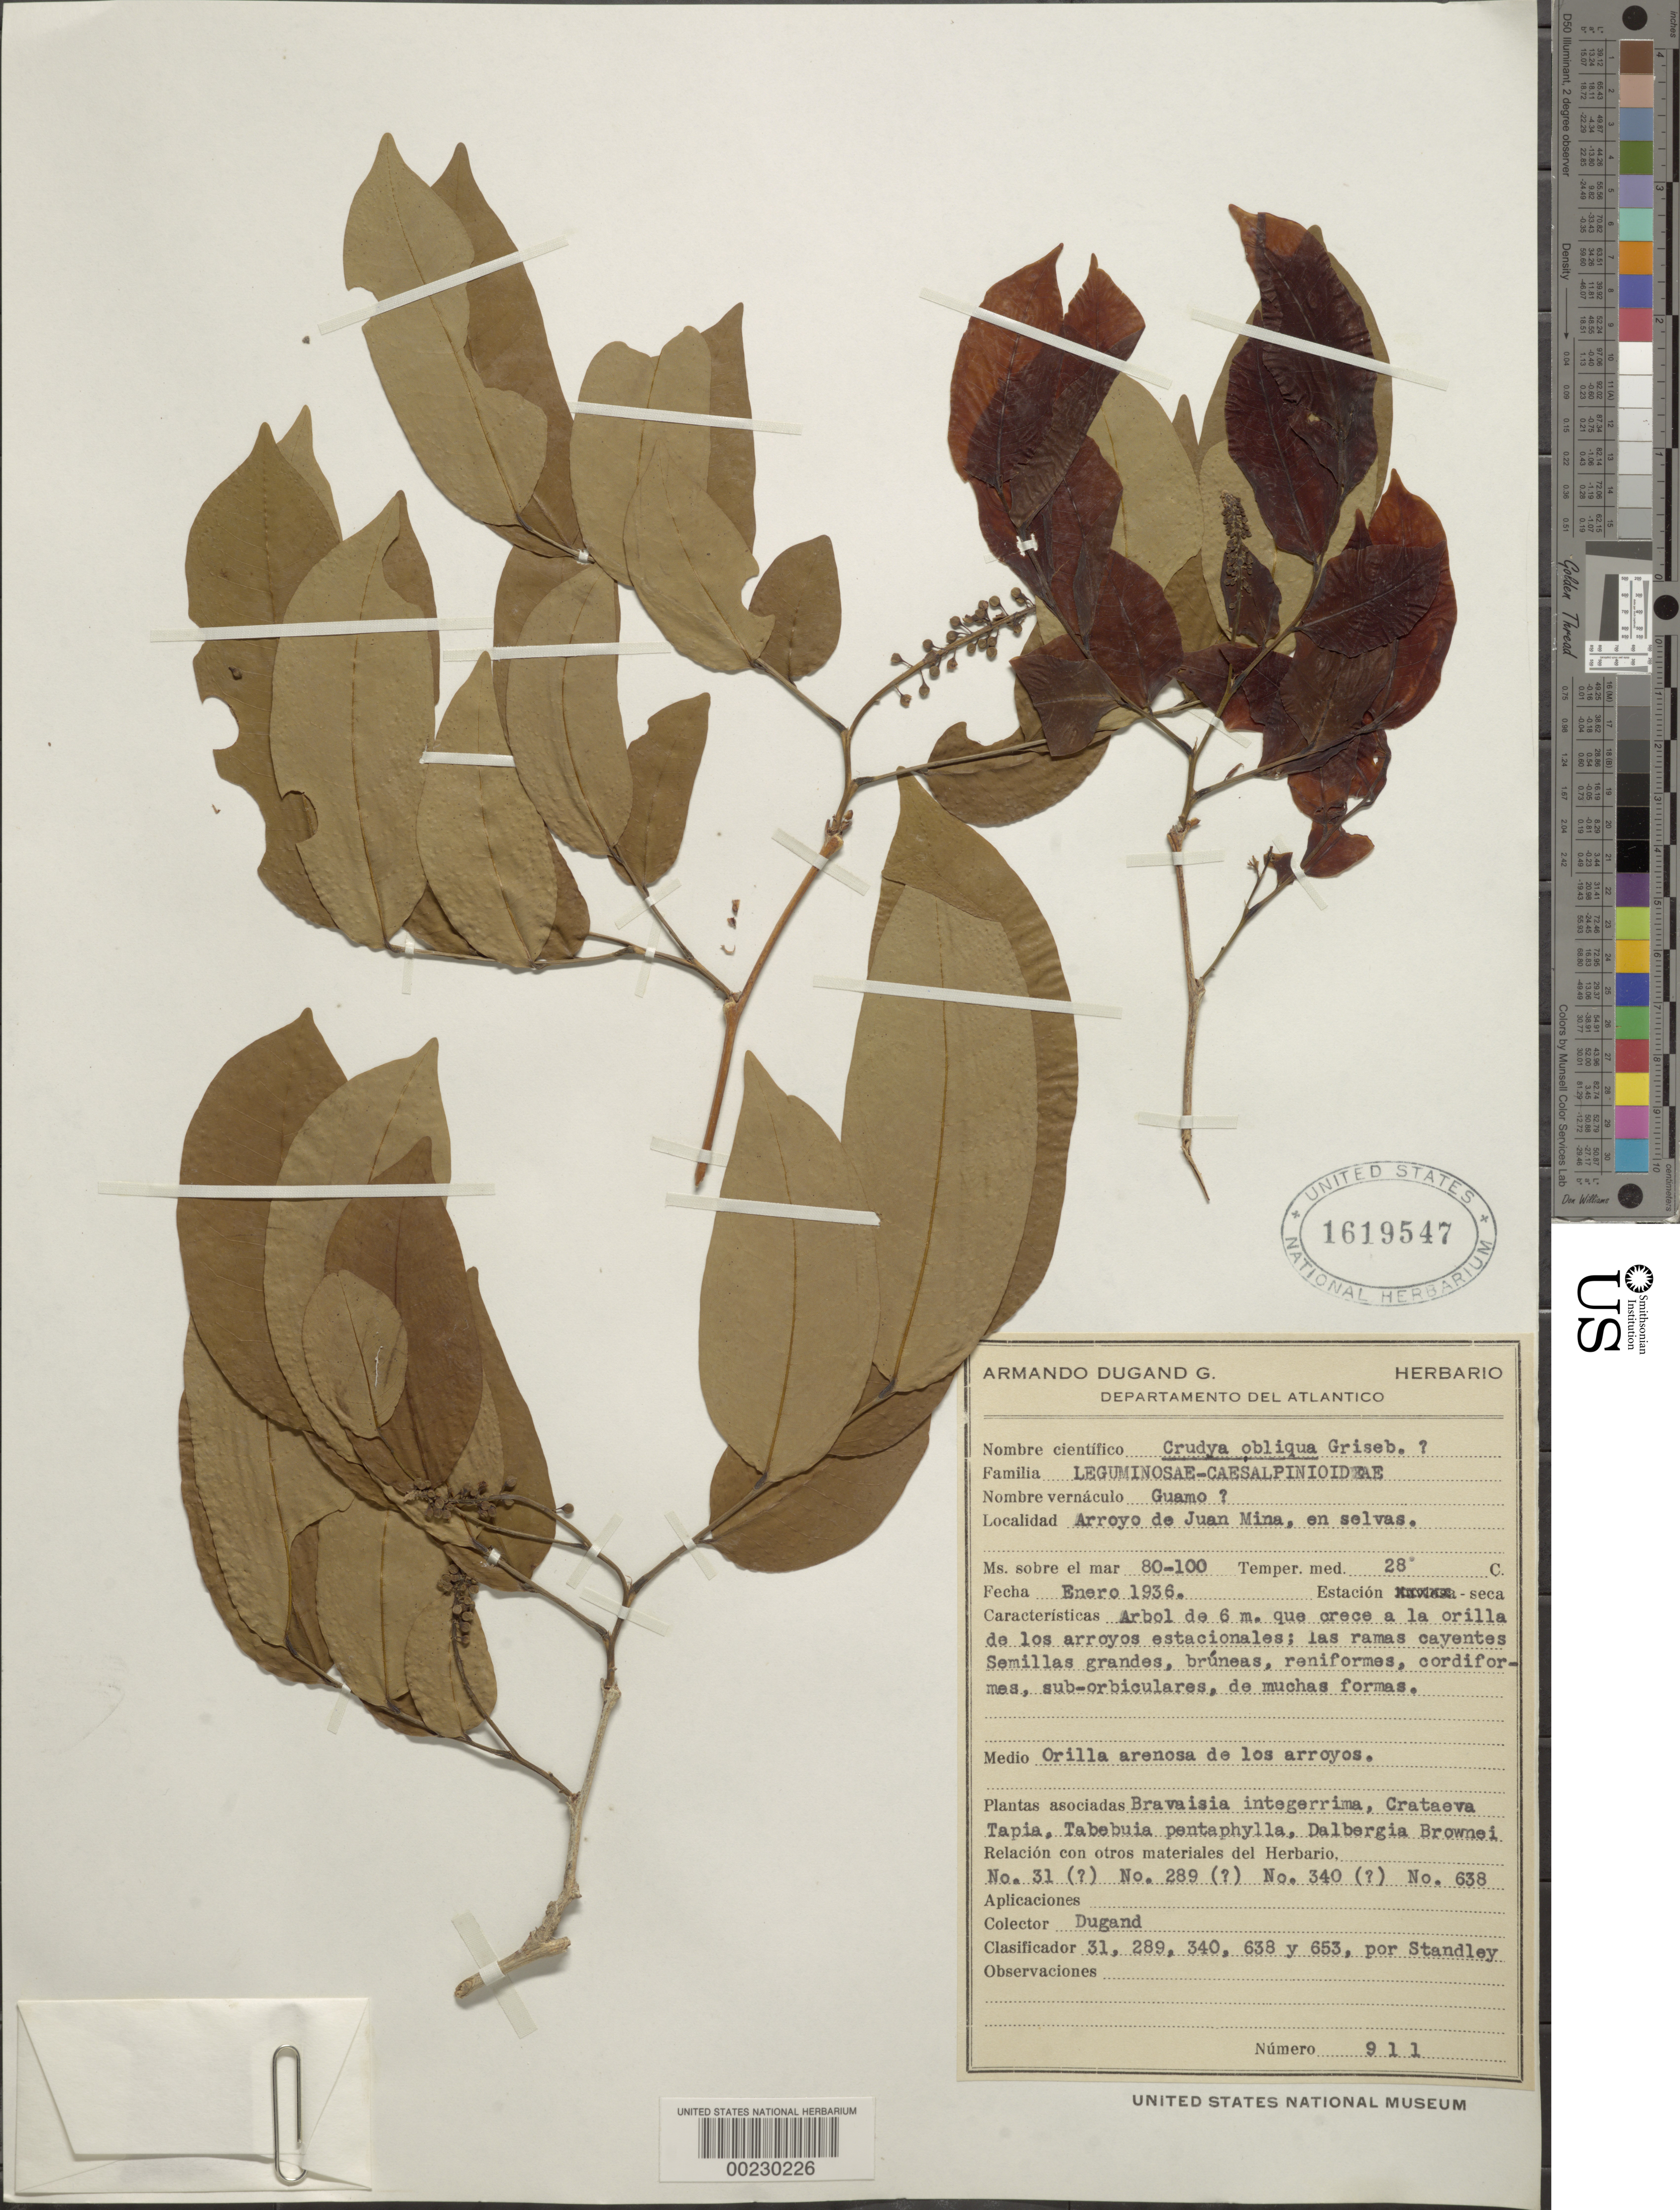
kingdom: Plantae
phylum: Tracheophyta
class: Magnoliopsida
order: Fabales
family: Fabaceae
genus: Crudia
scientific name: Crudia sp.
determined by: Strong, Mark T., (BOT), Smithsonian Institution - National Museum of Natural History (UNITED STATES)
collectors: A. Dugand G.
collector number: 911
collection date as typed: Jan 1936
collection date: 1936-01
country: Colombia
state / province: Atlántico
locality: Arroyo de Juan Mina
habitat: Sandy edge of arroyo; in forest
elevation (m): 80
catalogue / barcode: US 1619547